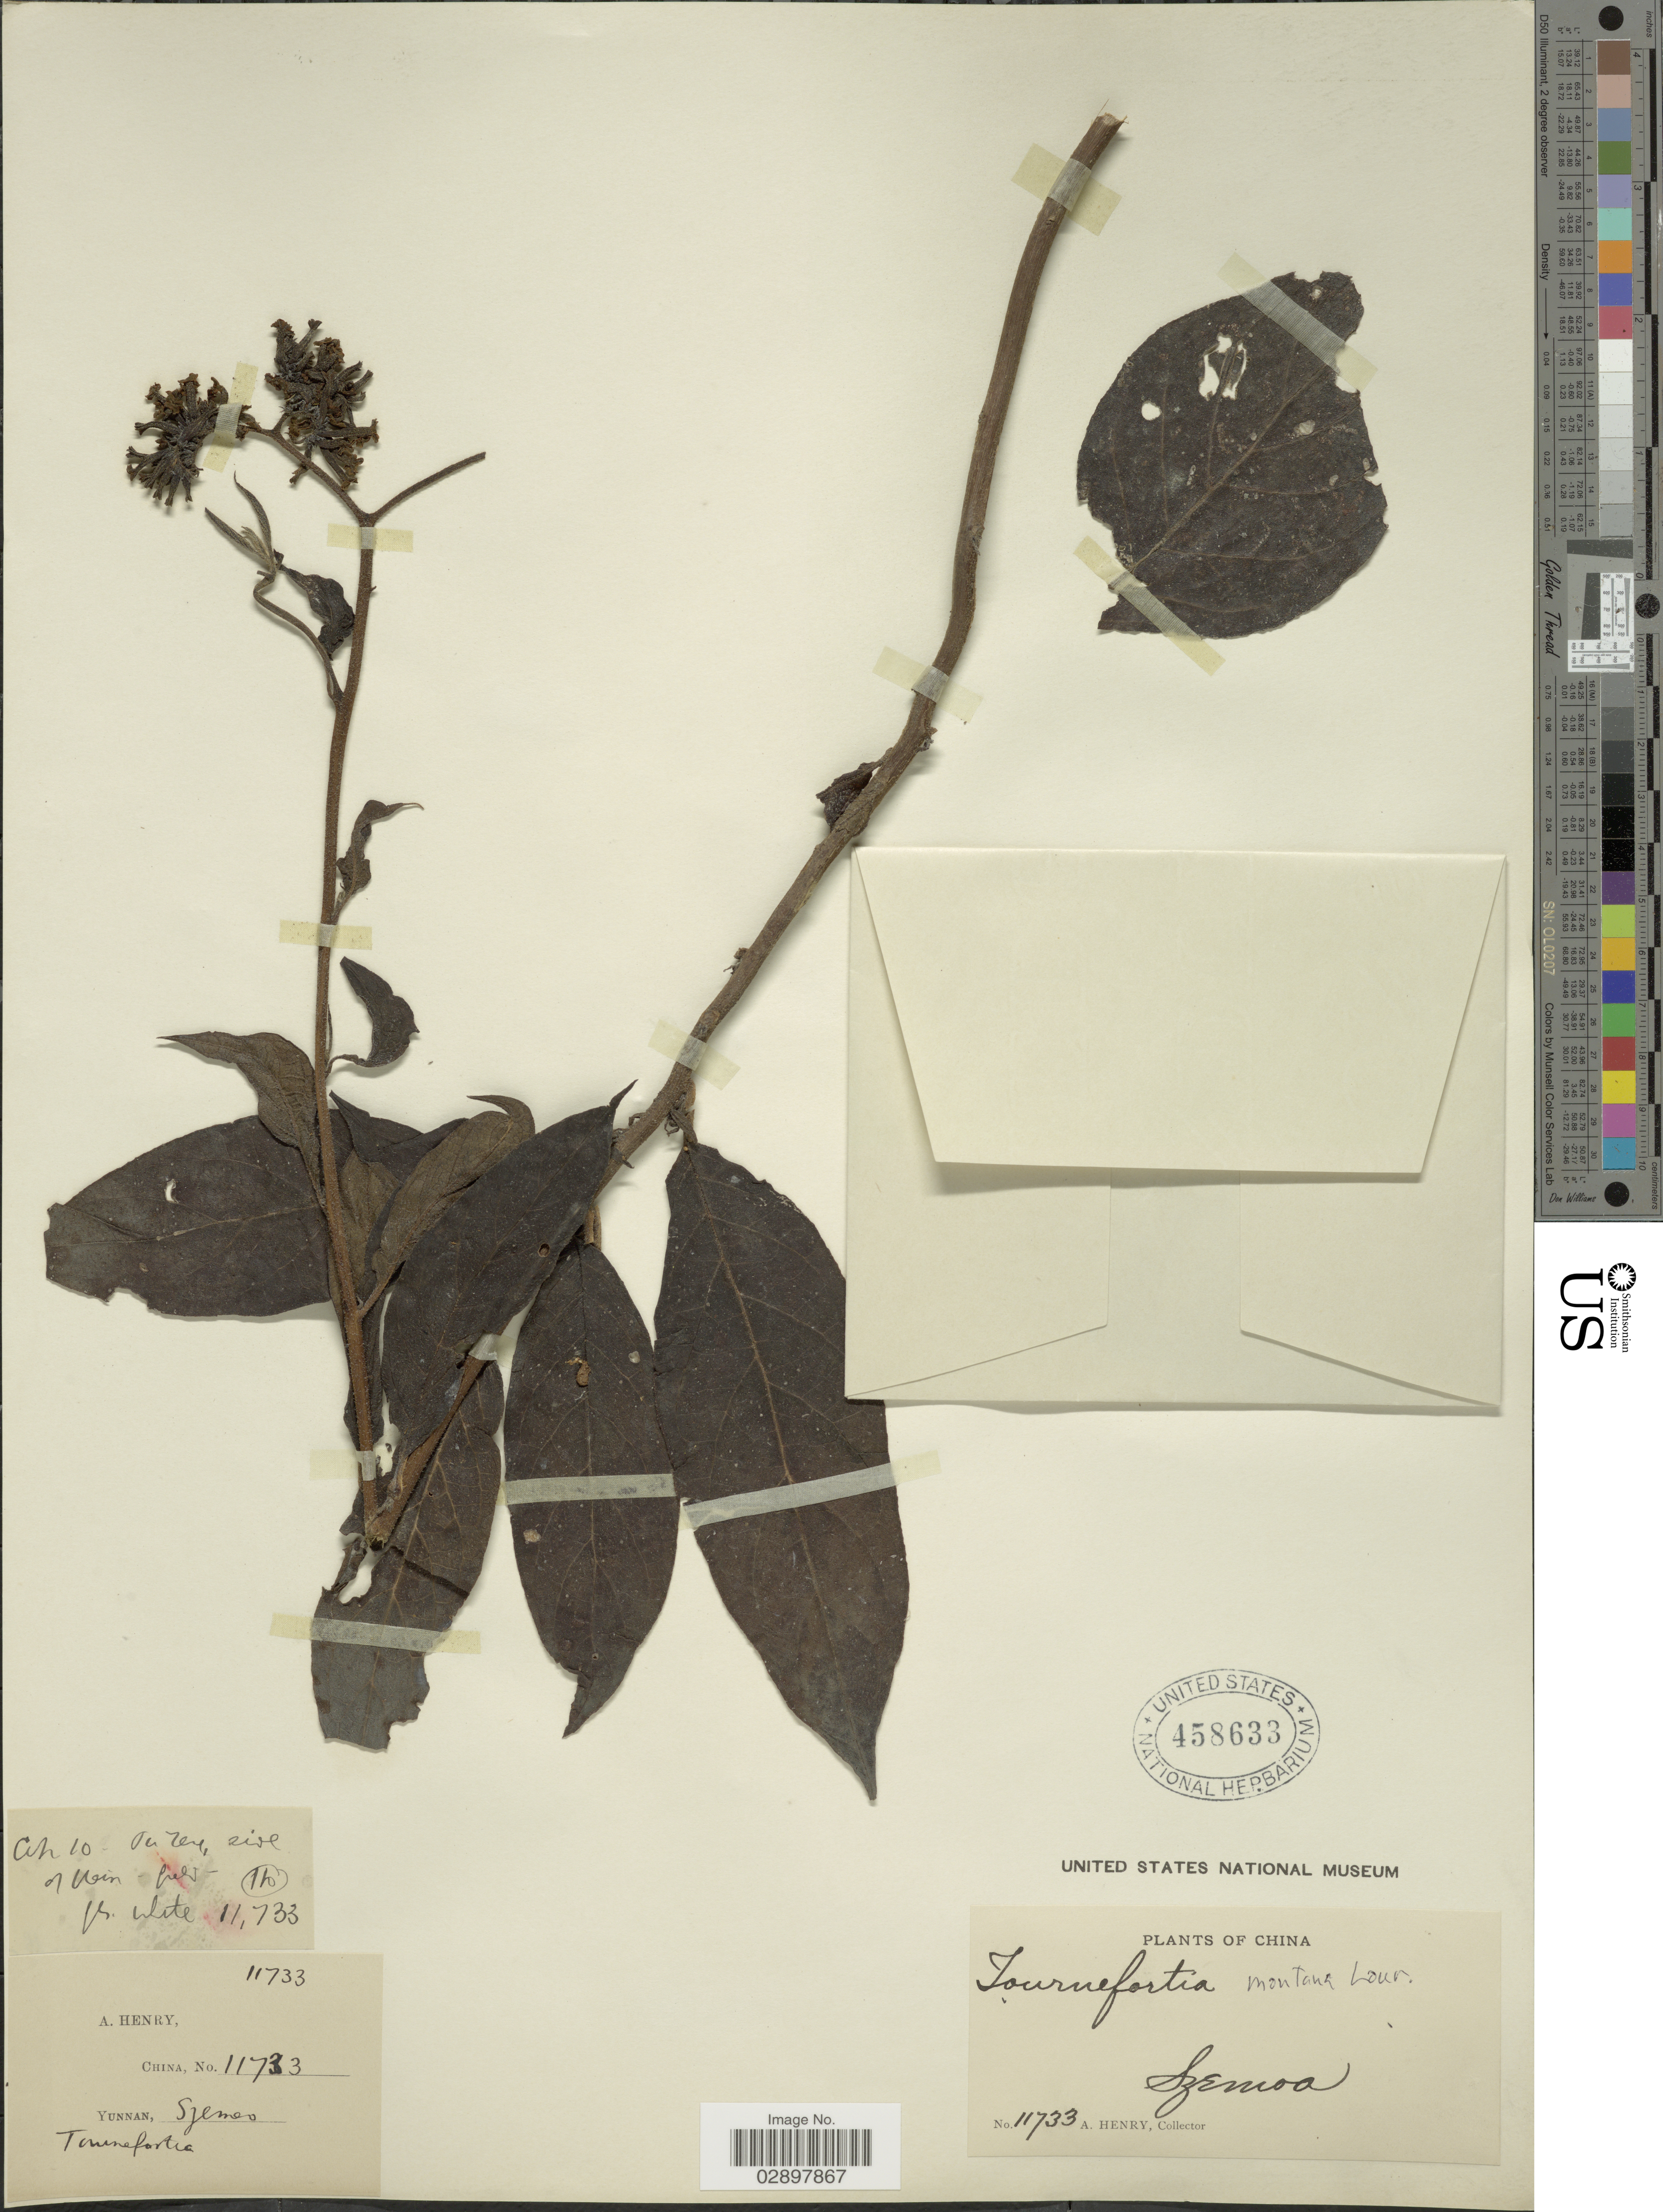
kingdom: Plantae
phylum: Tracheophyta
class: Magnoliopsida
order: Boraginales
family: Heliotropiaceae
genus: Tournefortia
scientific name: Tournefortia montana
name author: Lour.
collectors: A. Henry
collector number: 11733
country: China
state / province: Yunnan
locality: Szemoa. Pei Zeng, Ho.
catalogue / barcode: US 458633